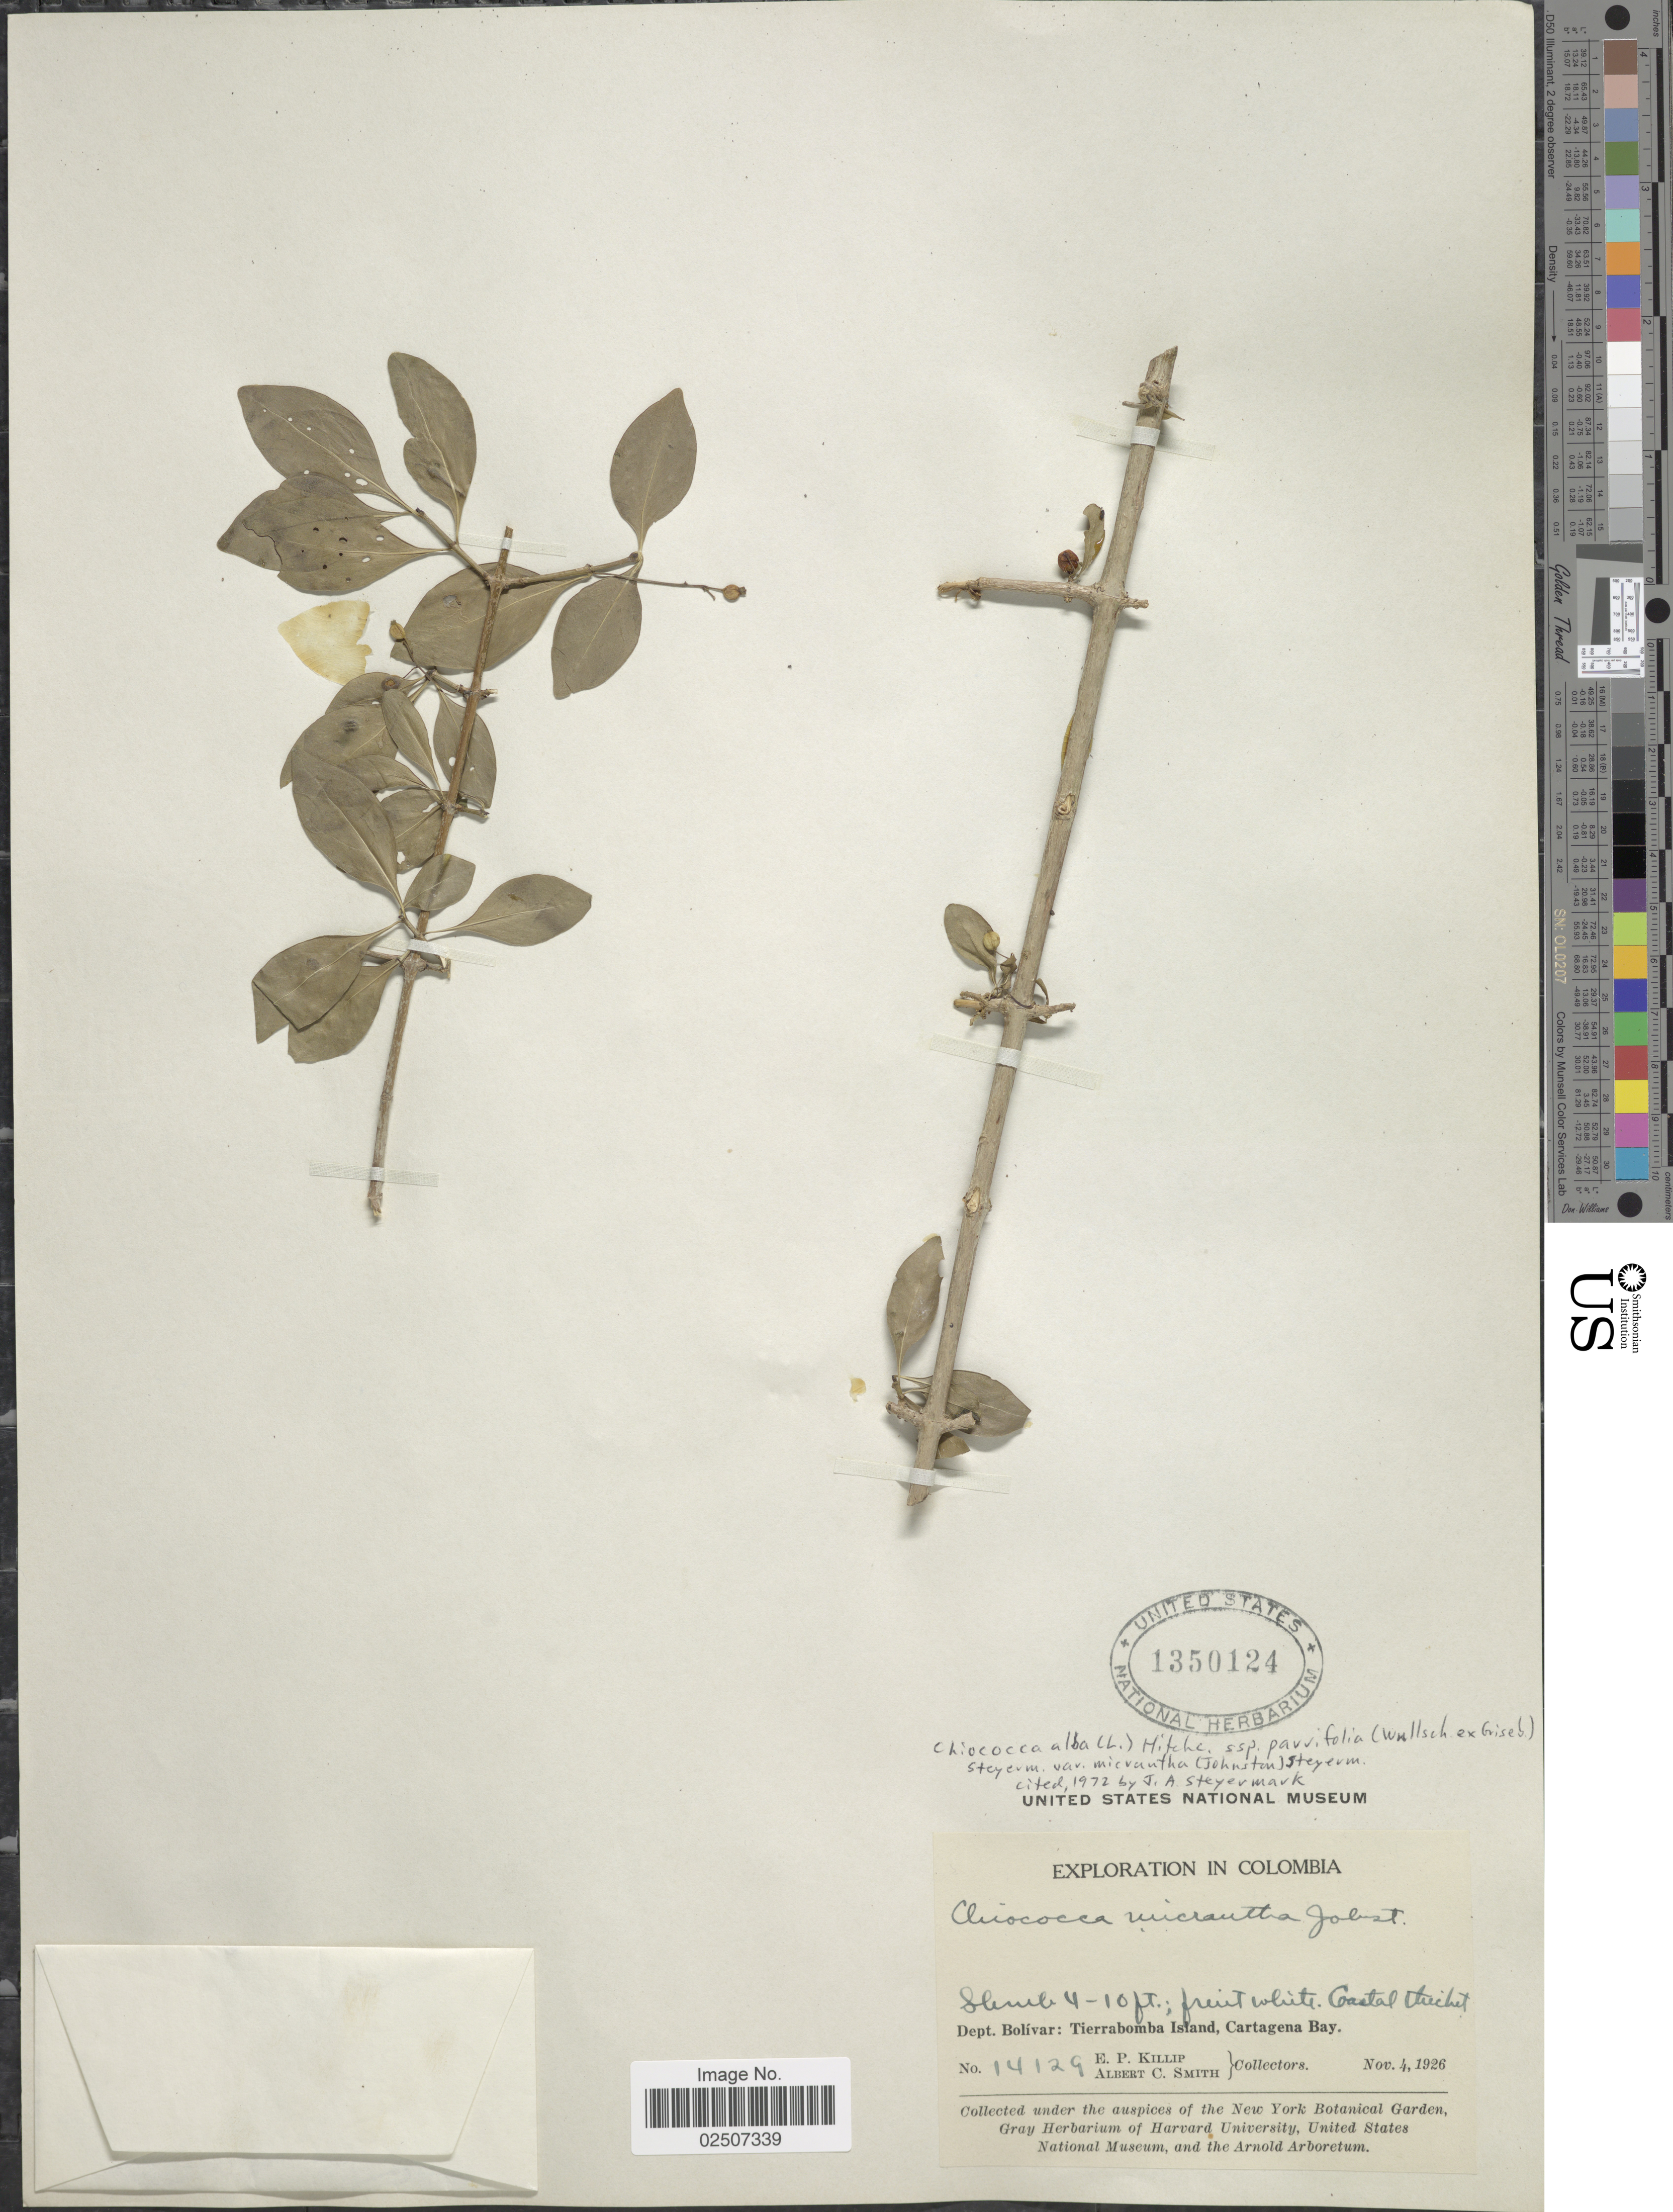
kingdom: Plantae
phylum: Tracheophyta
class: Magnoliopsida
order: Gentianales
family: Rubiaceae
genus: Chiococca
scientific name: Chiococca alba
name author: (L.) Hitchc.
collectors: E. P. Killip & A. C. Smith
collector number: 14129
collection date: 1926-11-04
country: Colombia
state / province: Bolívar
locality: Dept. Bolivar: Tierrabomba Island, Cartagena Bay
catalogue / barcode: US 1350124